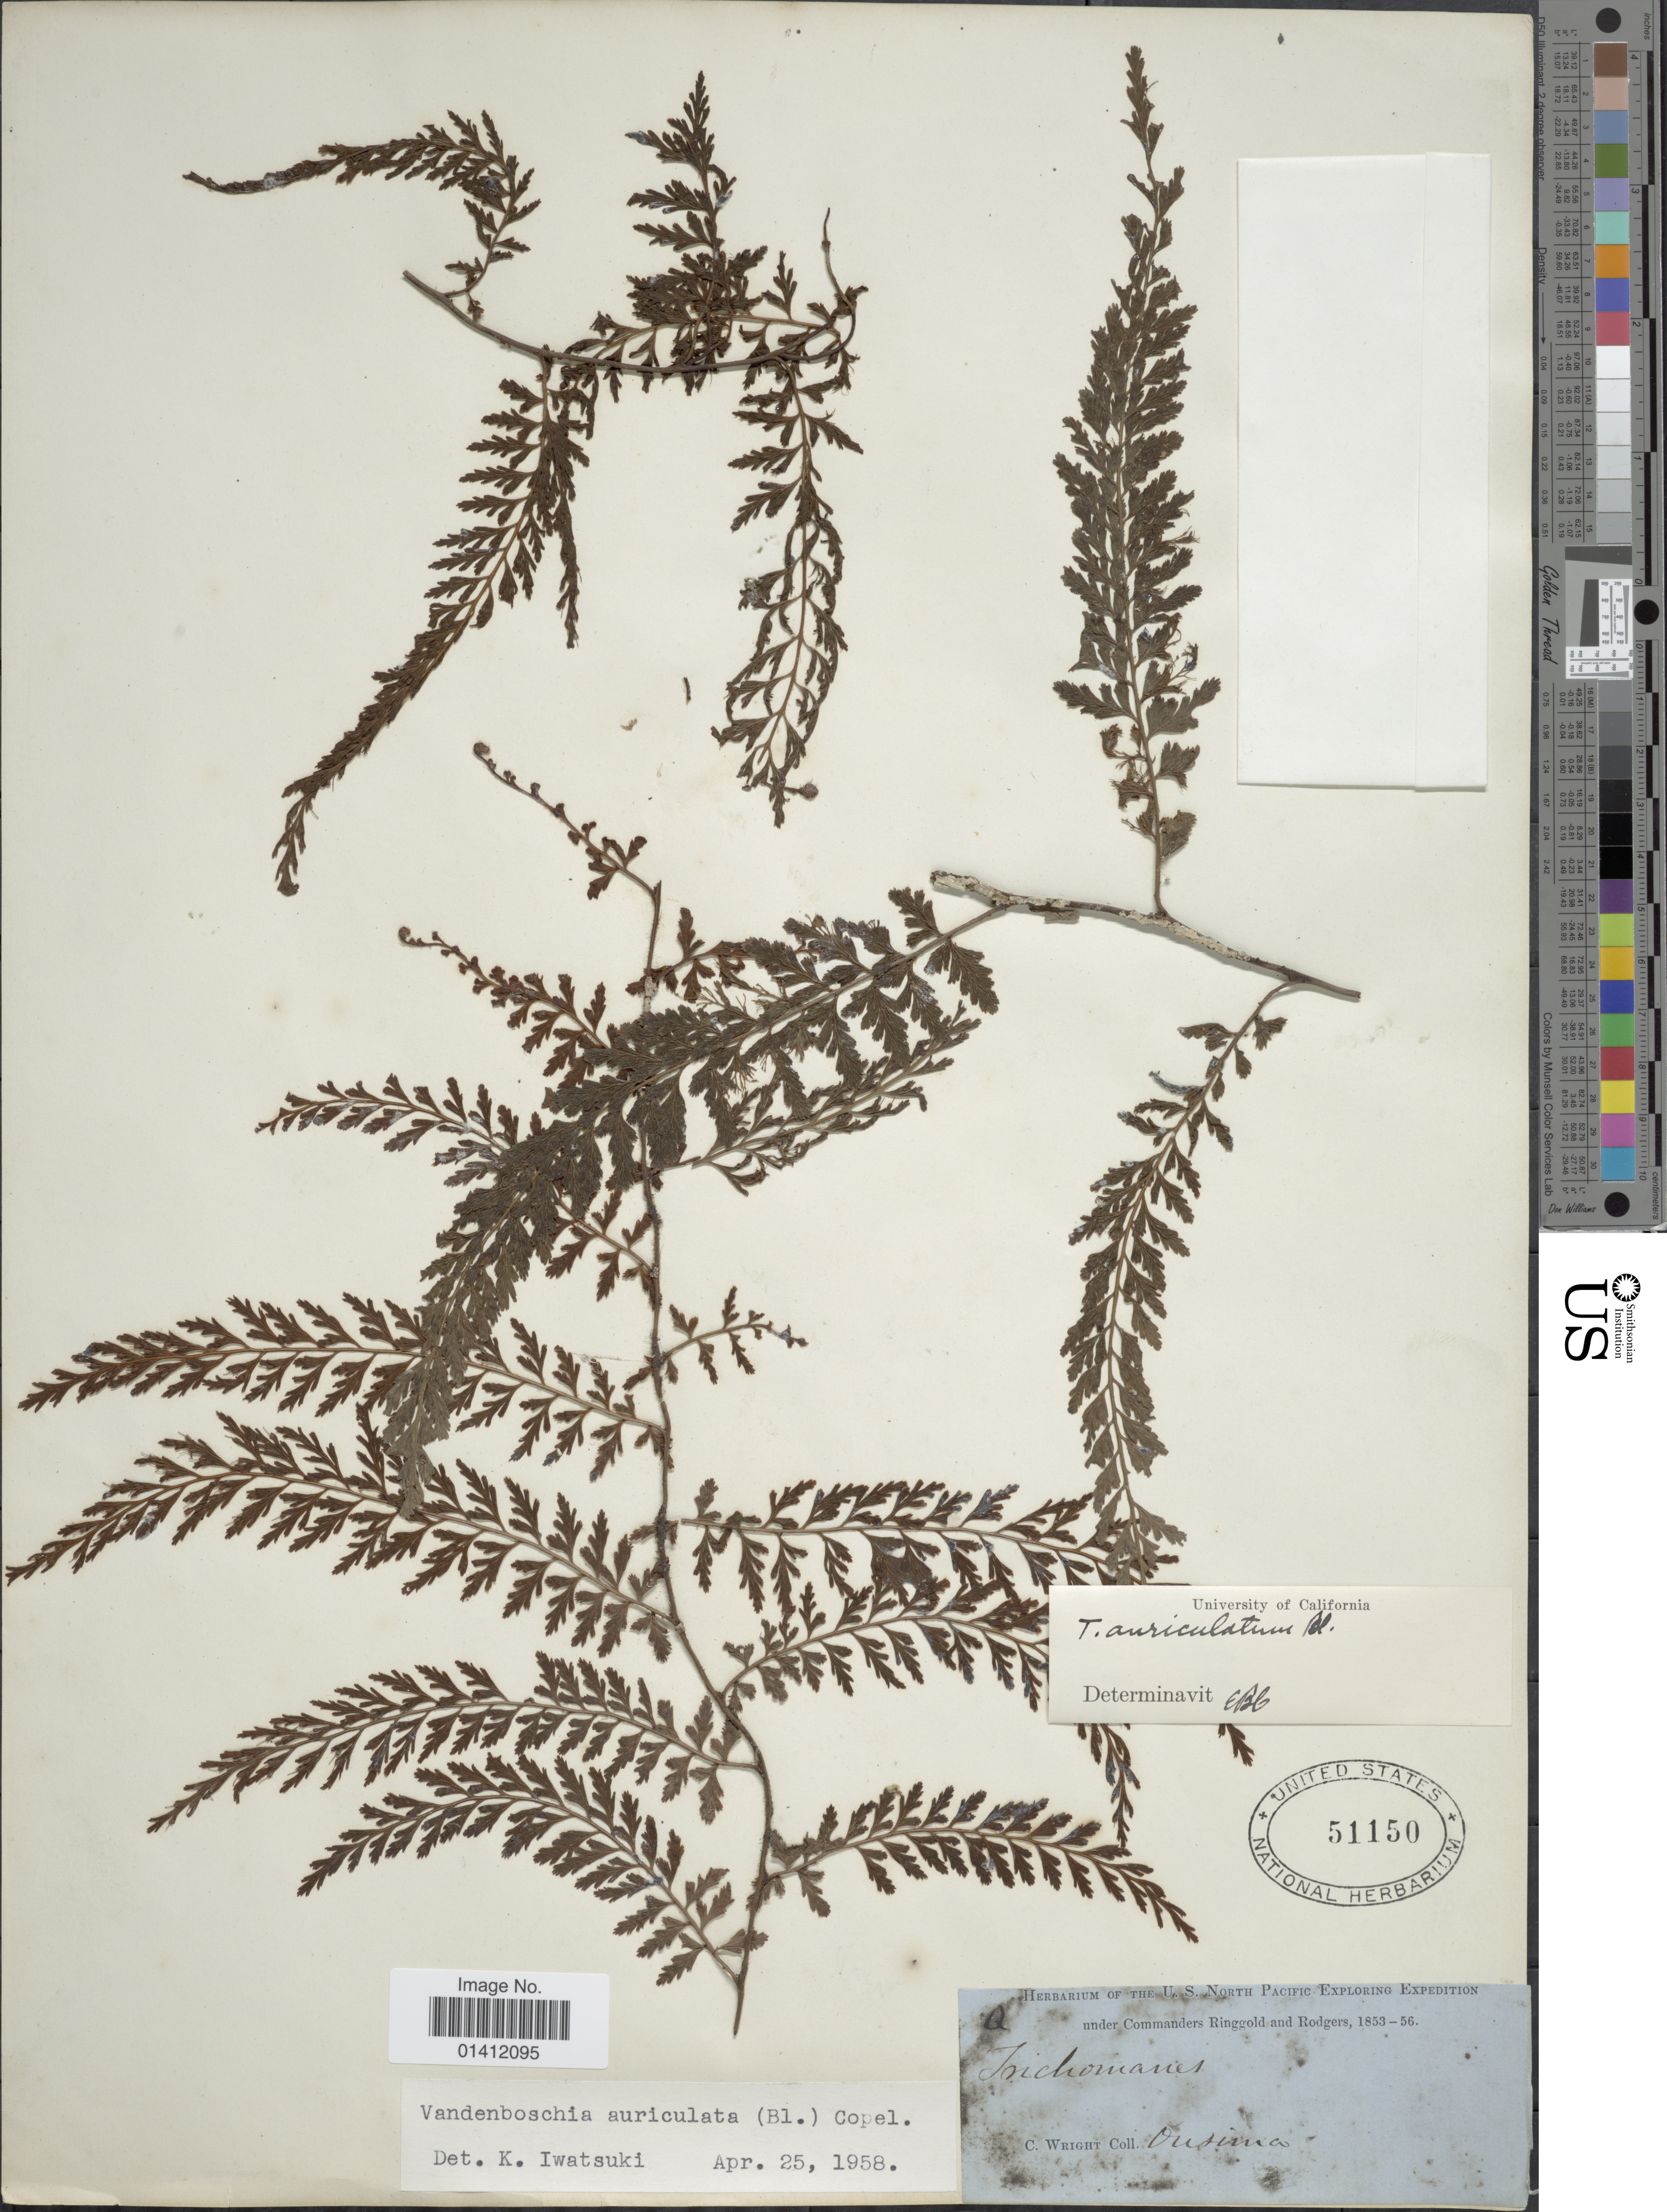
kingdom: Plantae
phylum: Tracheophyta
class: Polypodiopsida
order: Hymenophyllales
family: Hymenophyllaceae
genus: Vandenboschia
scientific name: Vandenboschia auriculata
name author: (Blume) Copel.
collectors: C. Wright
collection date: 1853/1856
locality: Outima. [interpreted]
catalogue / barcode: US 51150